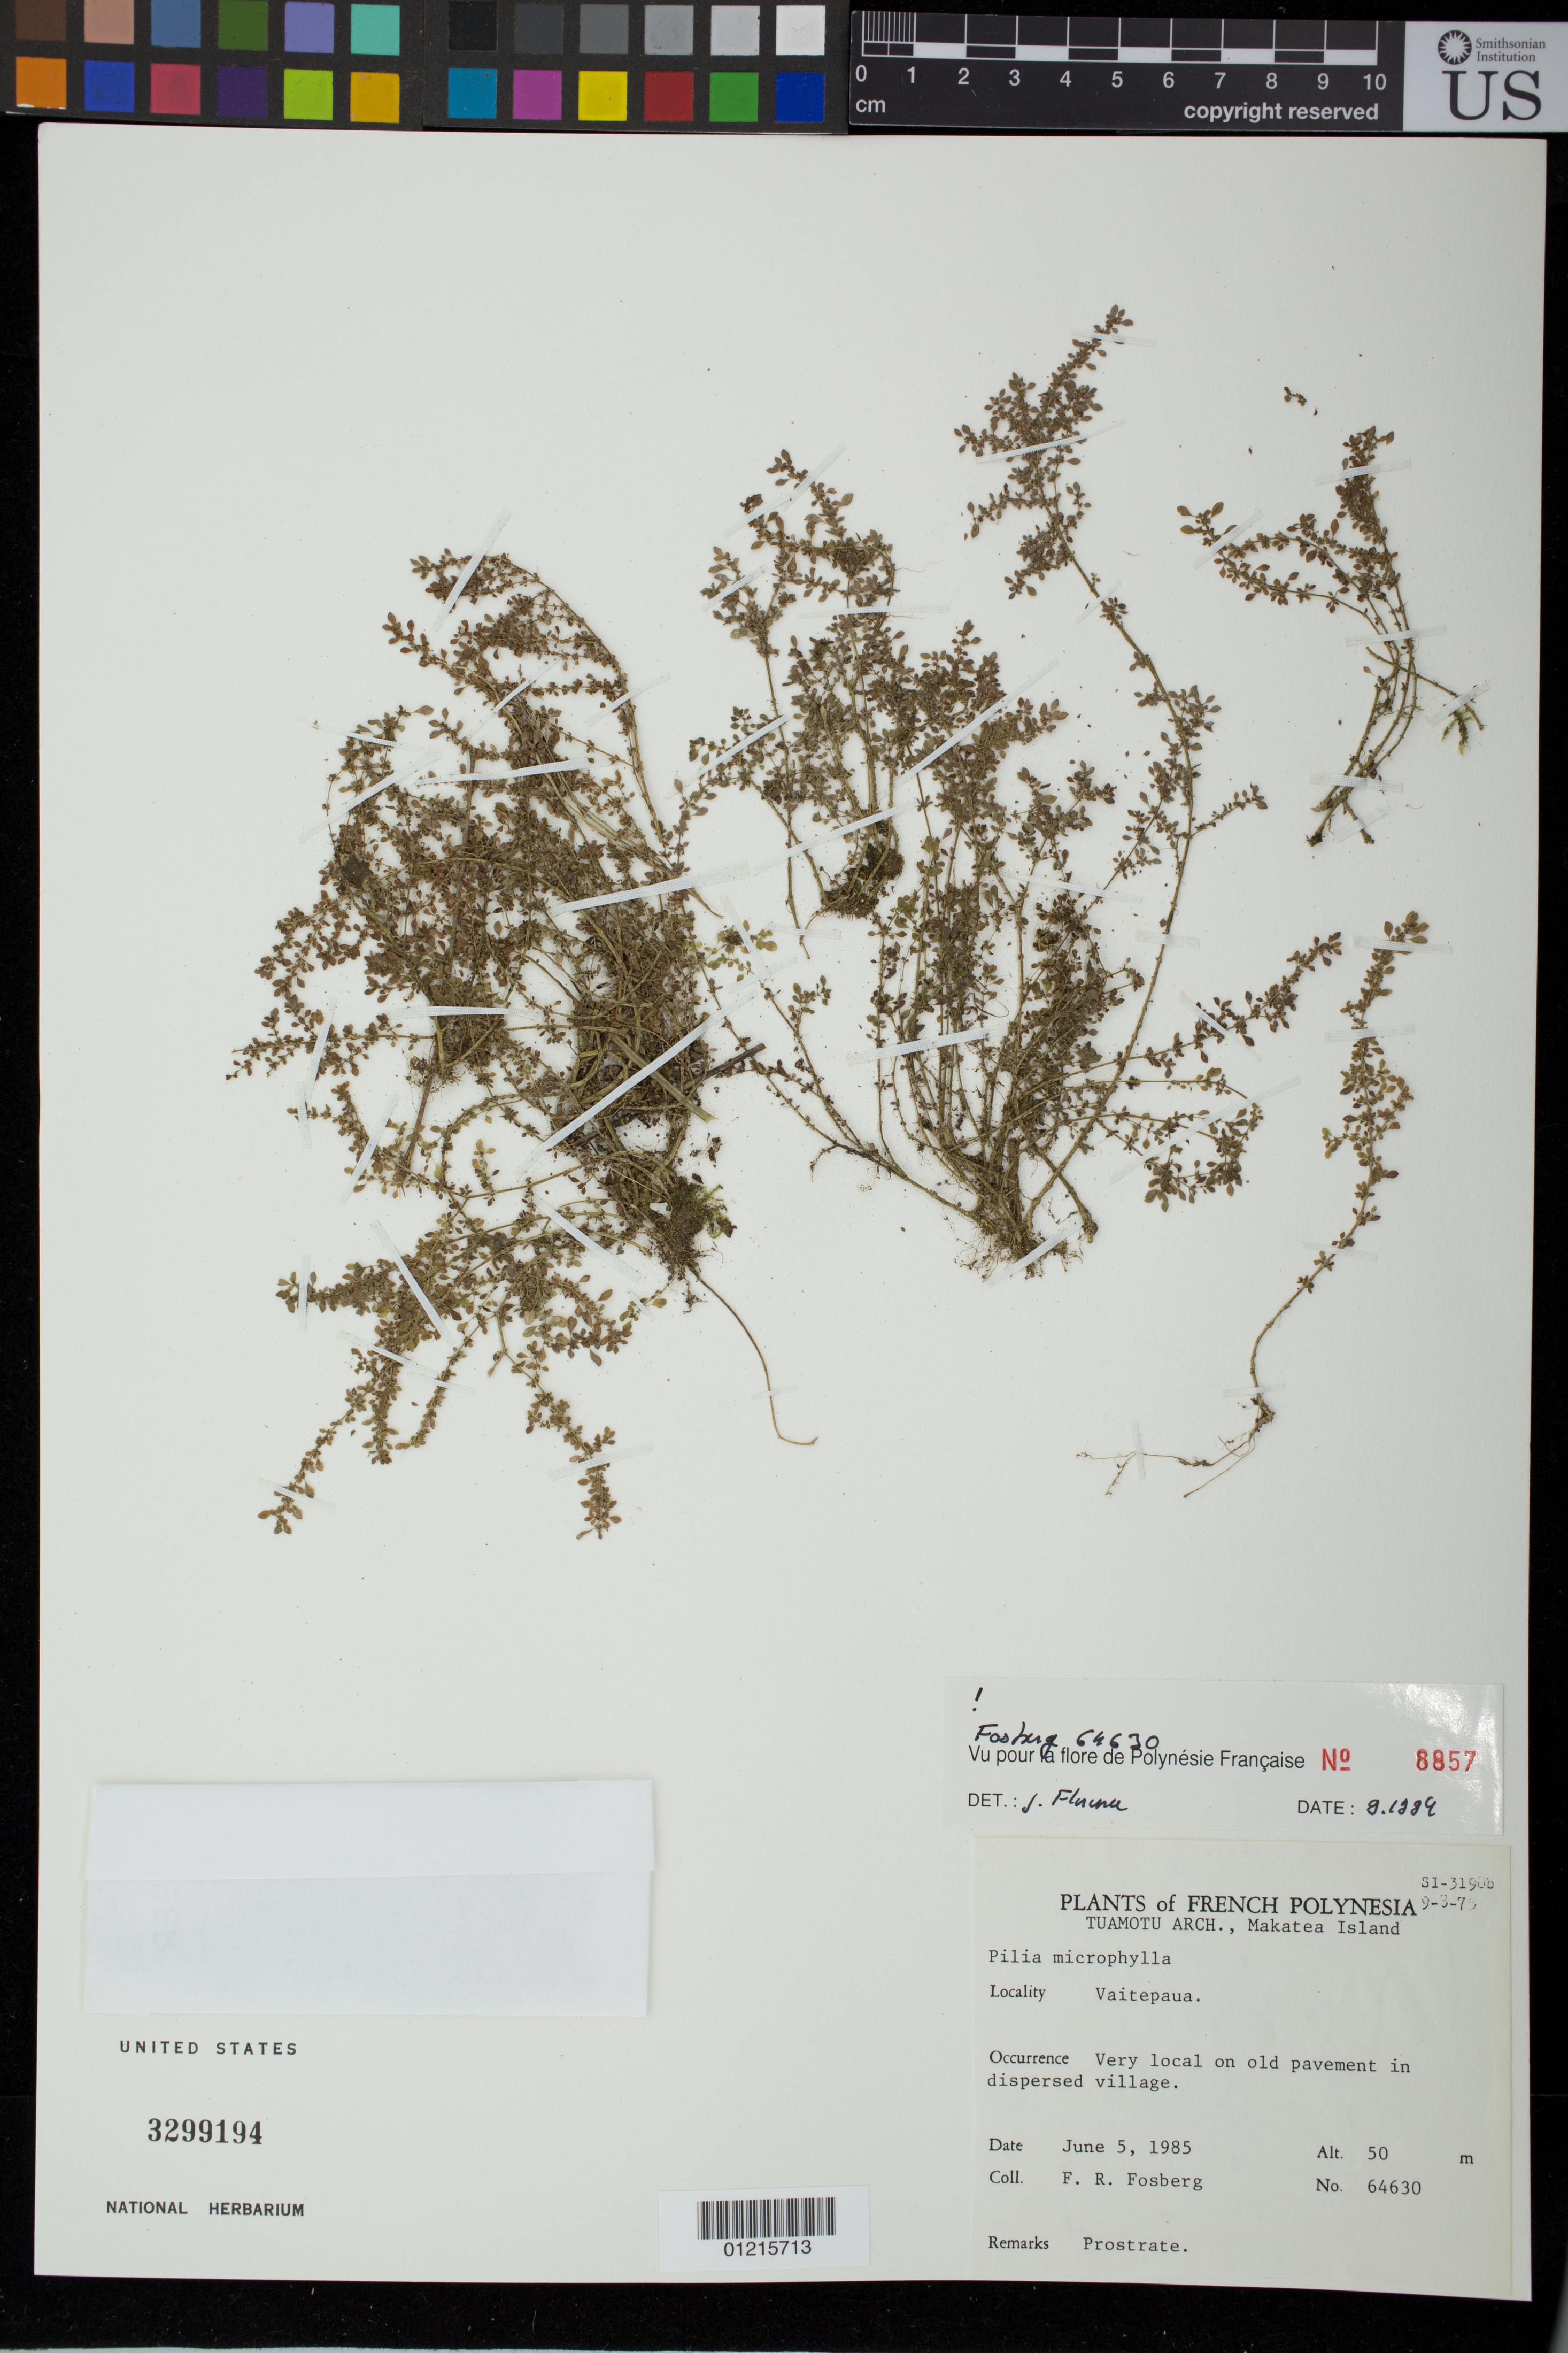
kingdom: Plantae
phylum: Tracheophyta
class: Magnoliopsida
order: Rosales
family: Urticaceae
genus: Pilea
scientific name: Pilea microphylla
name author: (L.) Liebm.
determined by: Florence, J.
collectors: F. R. Fosberg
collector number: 64630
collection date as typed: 05 Jun 1985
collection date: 1985-06-05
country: French Polynesia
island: Makatea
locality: Vaitepaua.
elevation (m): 50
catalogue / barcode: US 3299194